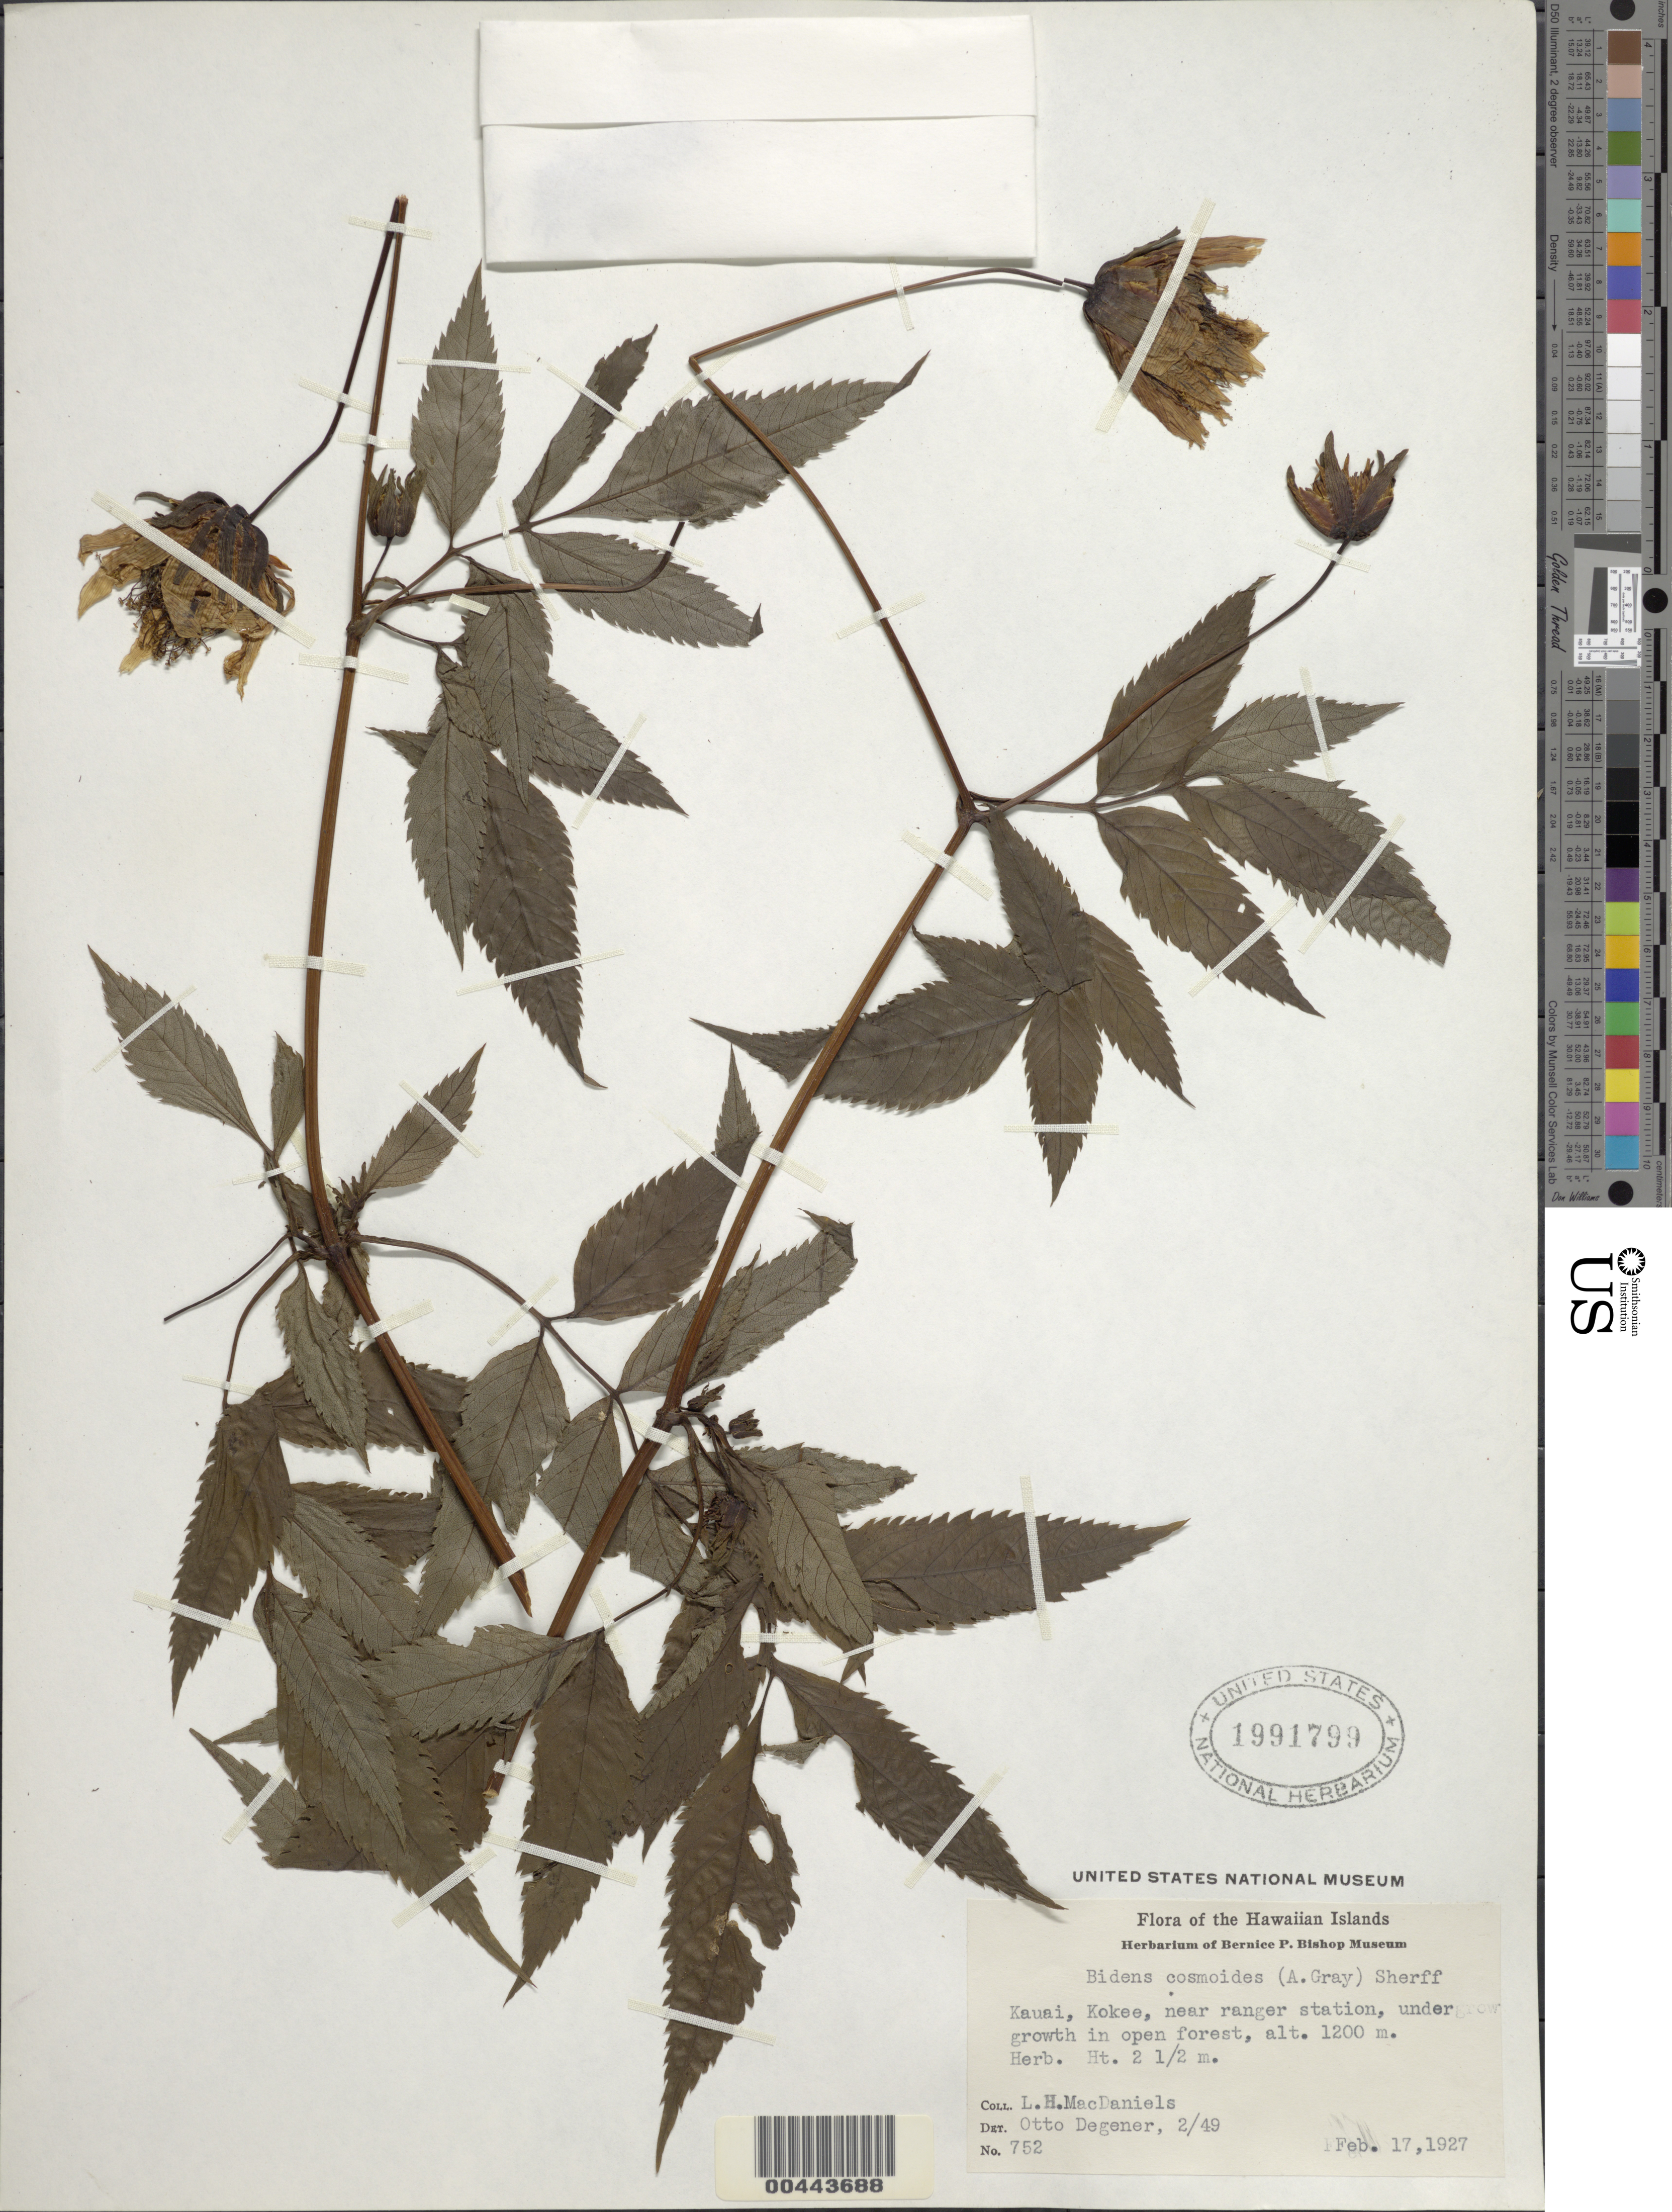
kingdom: Plantae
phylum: Tracheophyta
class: Magnoliopsida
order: Asterales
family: Asteraceae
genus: Bidens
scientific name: Bidens cosmoides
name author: (A. Gray) Sherff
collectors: L. MacDaniels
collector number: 752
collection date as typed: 17 Feb 1927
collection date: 1927-02-17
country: United States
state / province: Hawaii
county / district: Kauai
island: Kaua'i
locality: Kokee, near Ranger Station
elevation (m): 1200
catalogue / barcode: US 1991799